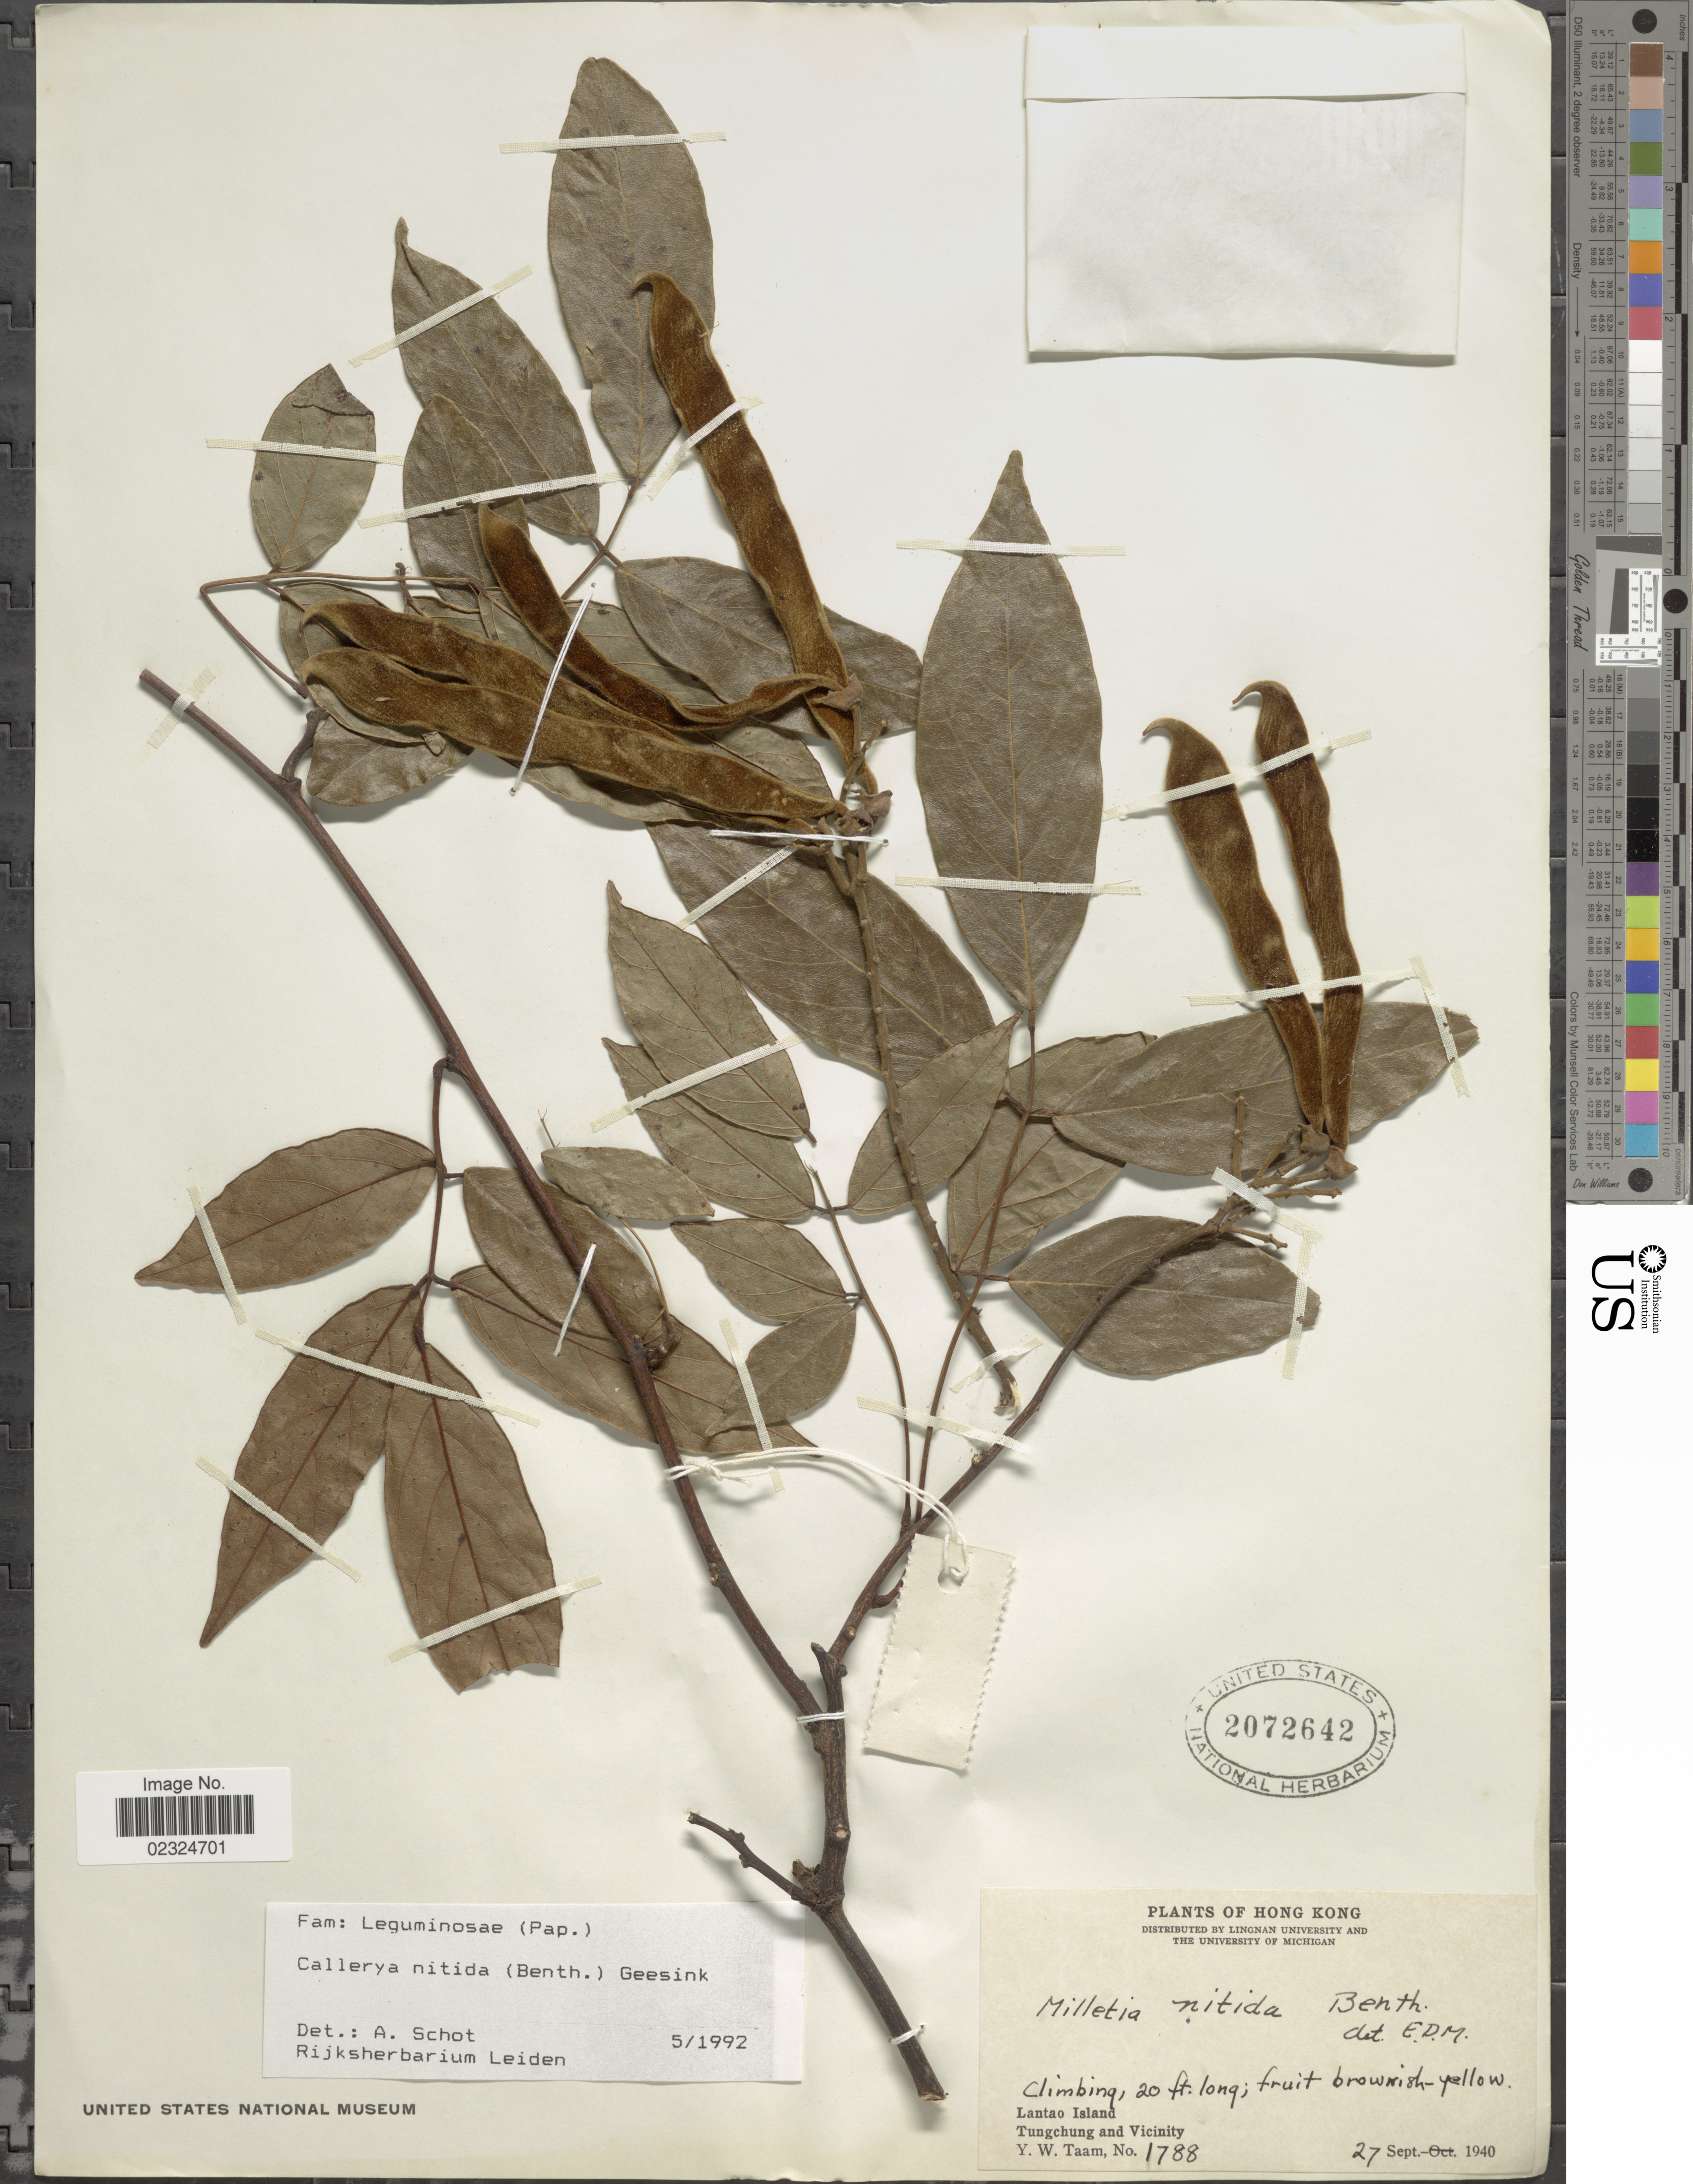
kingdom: Plantae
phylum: Tracheophyta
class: Magnoliopsida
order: Fabales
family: Fabaceae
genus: Callerya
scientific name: Callerya nitida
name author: (Benth.) R. Geesink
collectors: Y. W. Taam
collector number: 1788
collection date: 1940-09-27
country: China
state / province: Hong Kong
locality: Lantao Island, Tungchung and Vicinity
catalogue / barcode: US 2072642